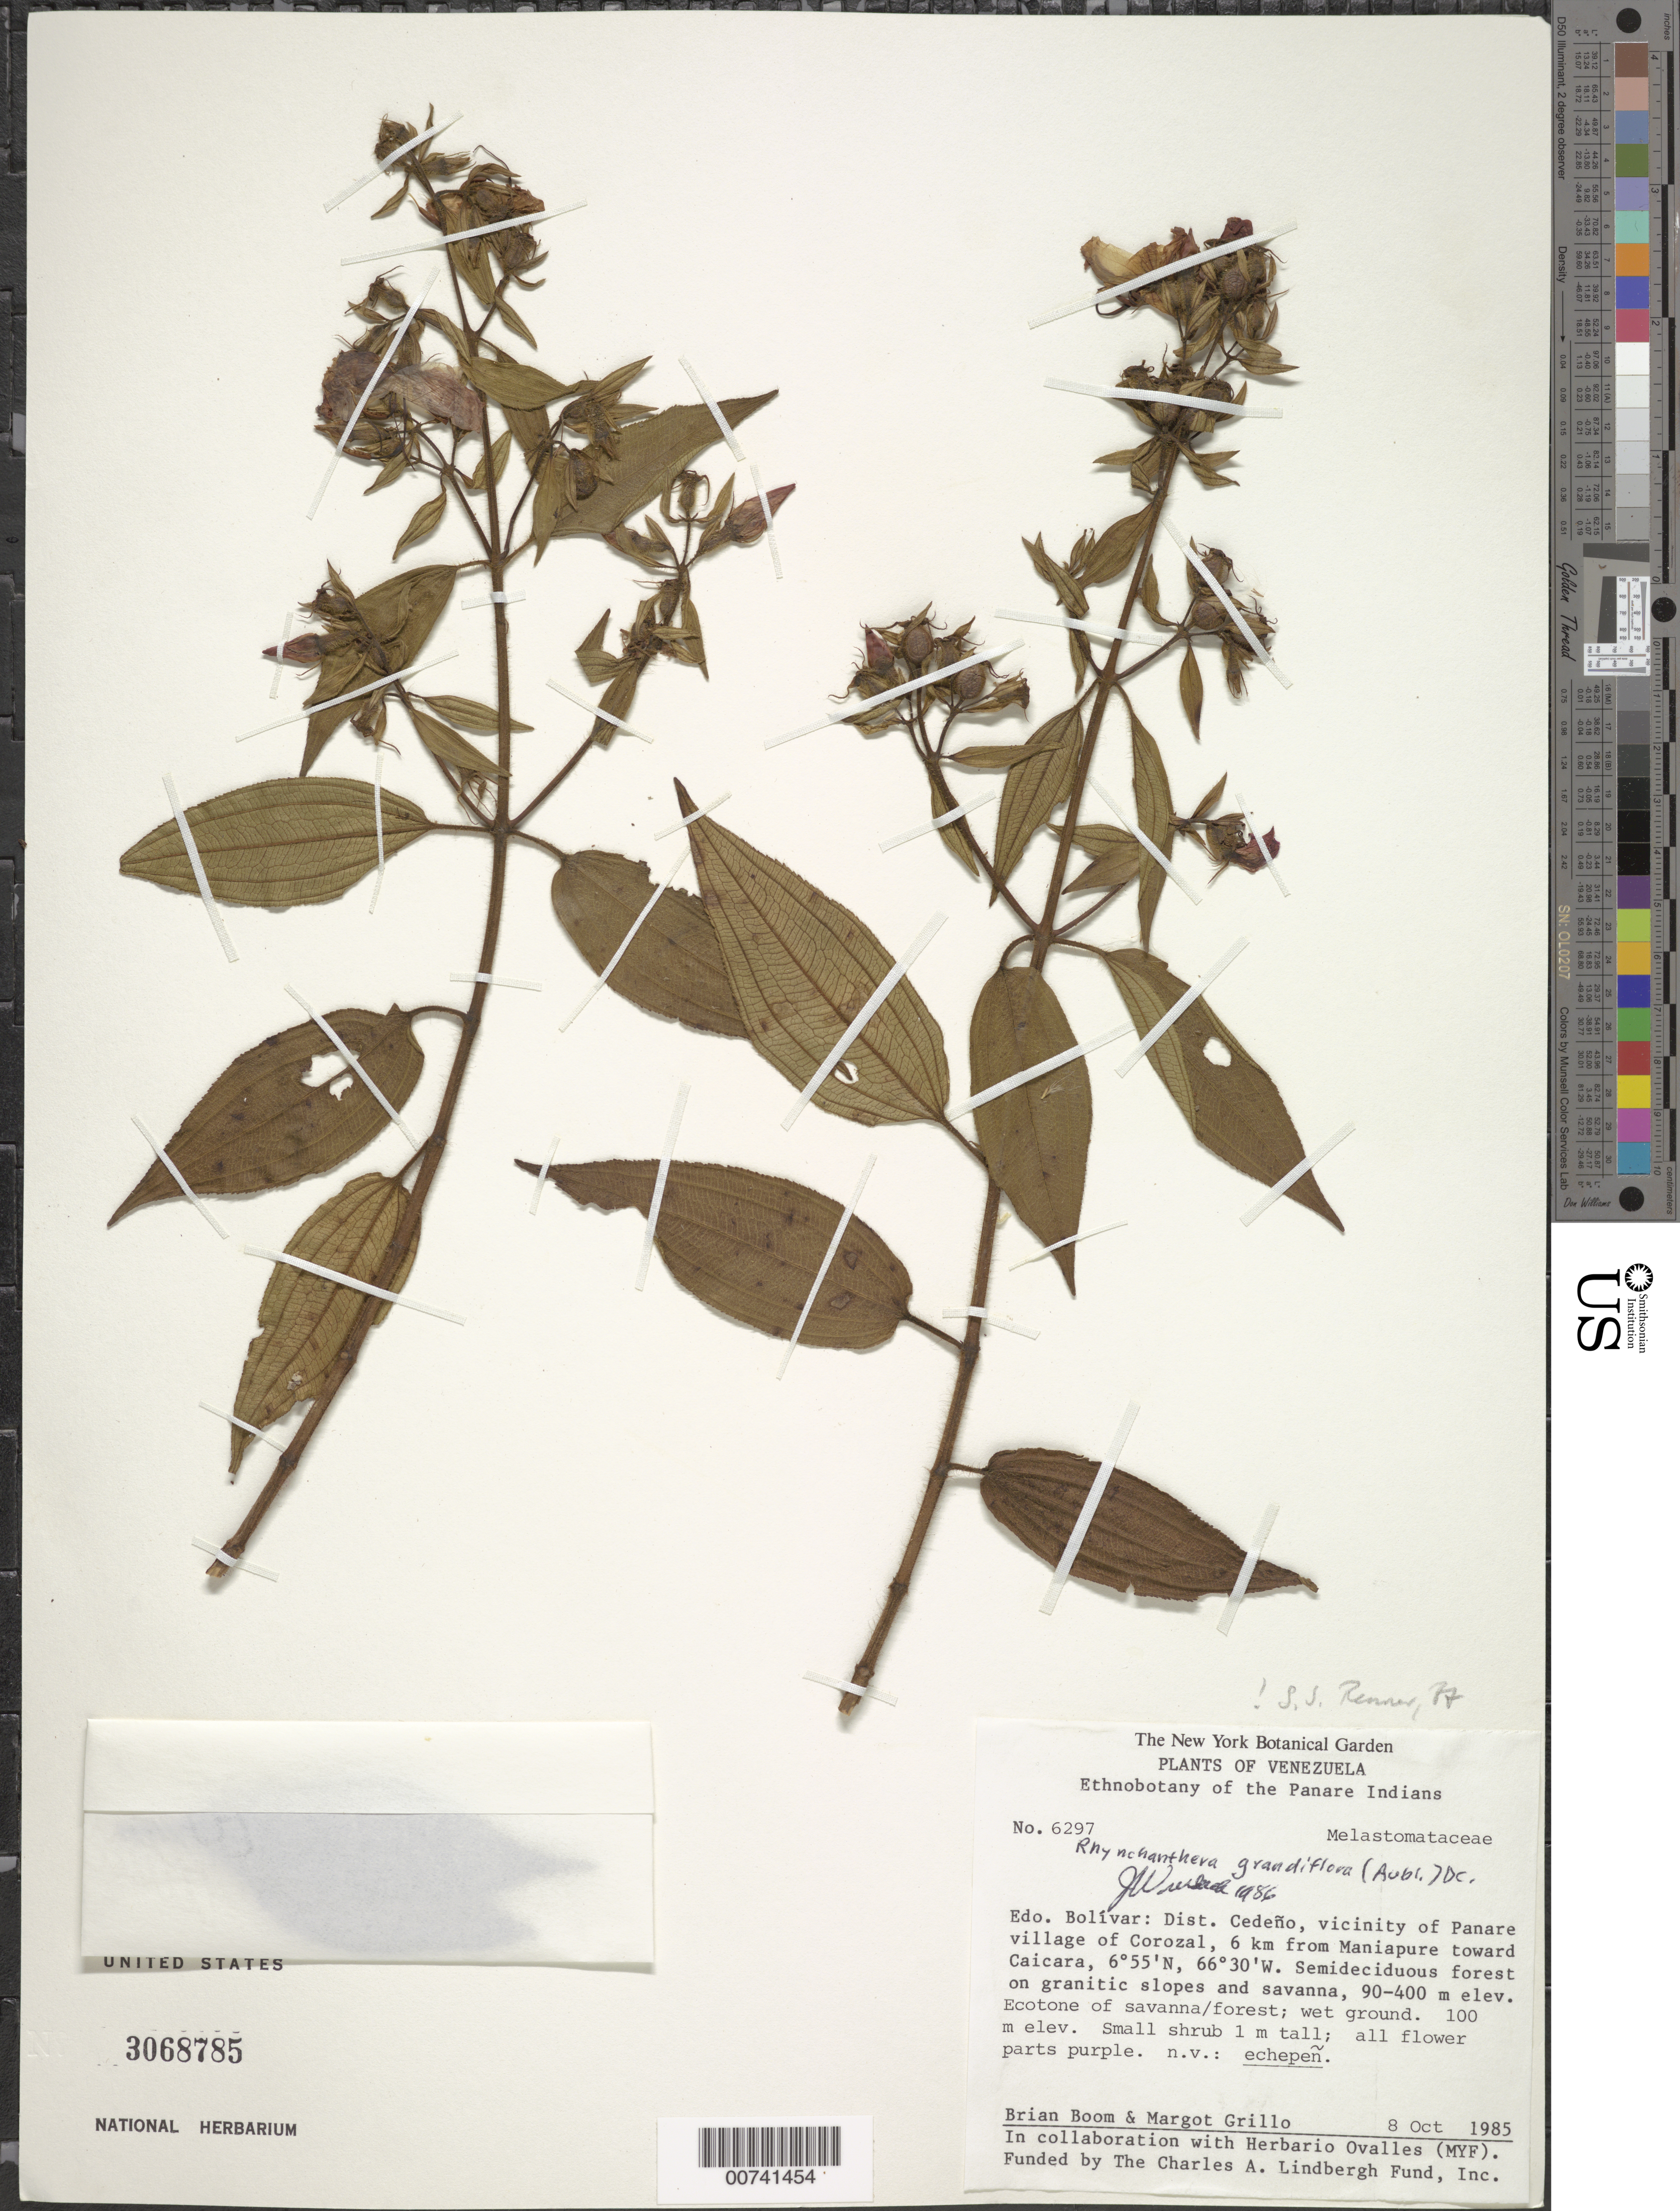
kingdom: Plantae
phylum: Tracheophyta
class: Magnoliopsida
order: Myrtales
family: Melastomataceae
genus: Rhynchanthera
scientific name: Rhynchanthera grandiflora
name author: (Aubl.) DC.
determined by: Renner, S. S.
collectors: B. M. Boom & M. Grillo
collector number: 6297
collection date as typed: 8-Oct-85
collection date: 1985-10-08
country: Venezuela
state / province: Bolívar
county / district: Cedeño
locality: Panare village of Corozal, vic., 6 km from Maniapure toward Caicara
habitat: Ecotone of savanna/forest; wet ground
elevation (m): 100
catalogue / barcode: US 3068785